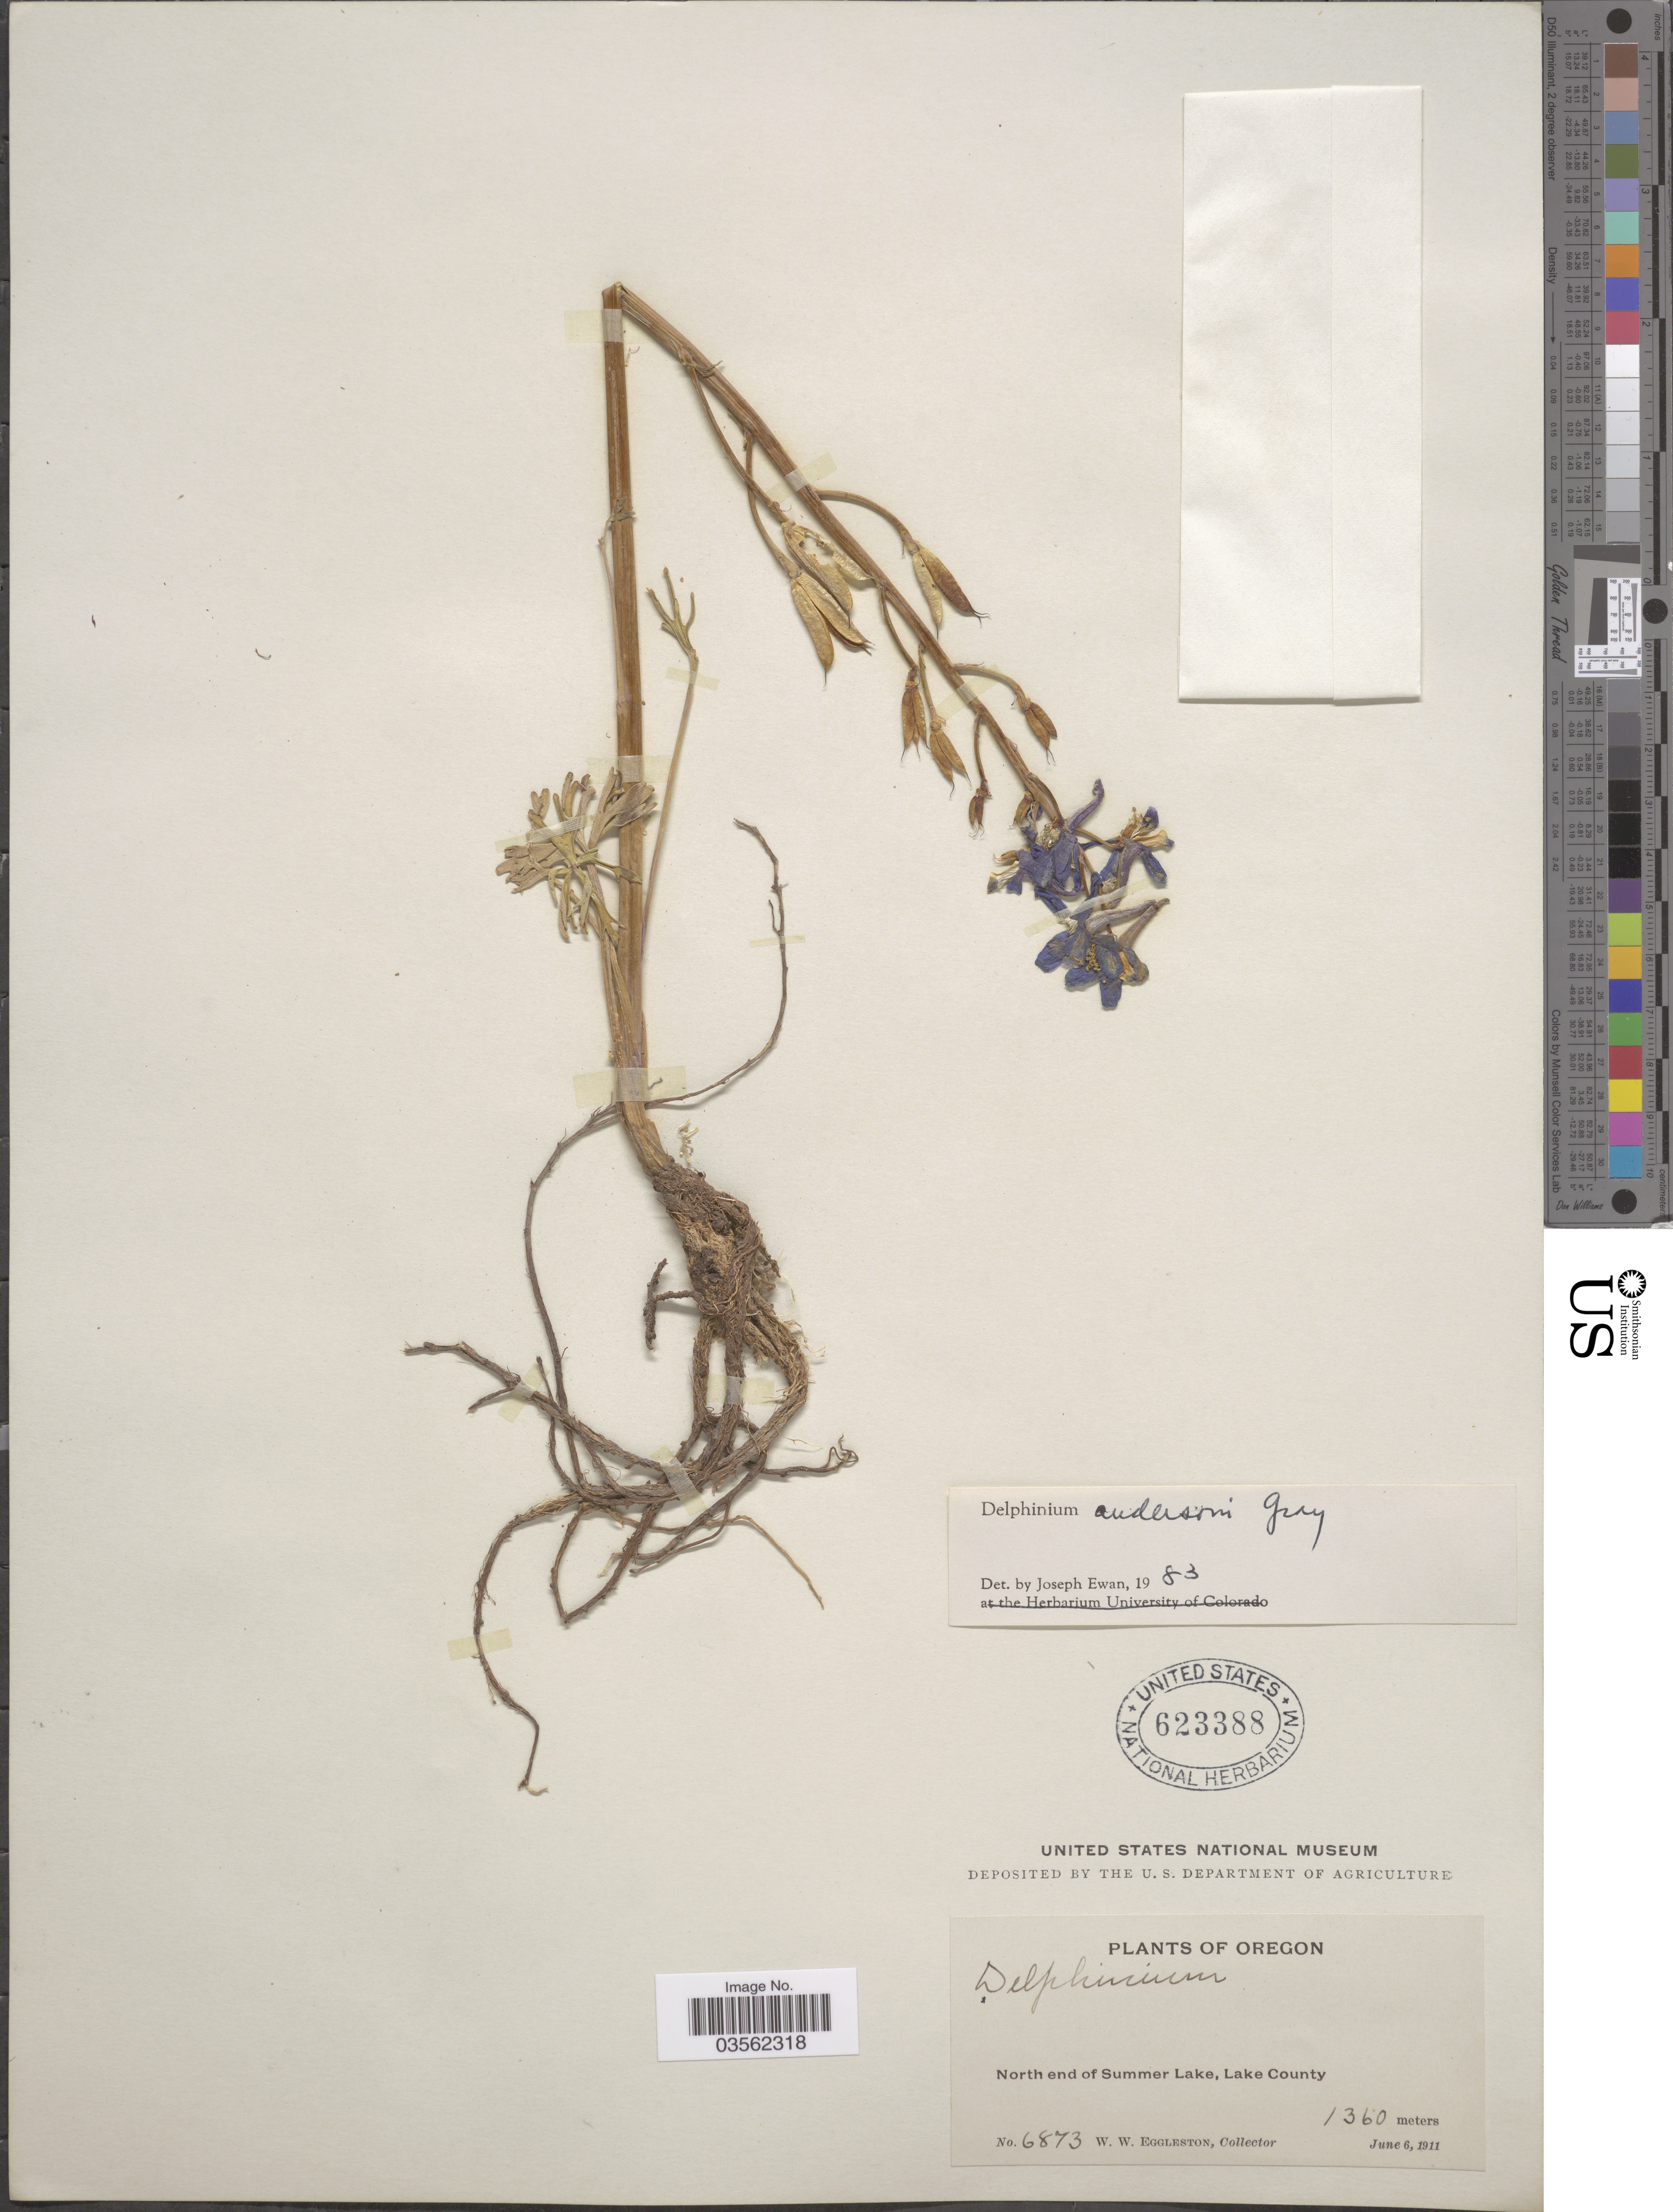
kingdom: Plantae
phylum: Tracheophyta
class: Magnoliopsida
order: Ranunculales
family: Ranunculaceae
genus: Delphinium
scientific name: Delphinium andersonii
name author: A. Gray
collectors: W. W. Eggleston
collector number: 6873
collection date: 1911-06-06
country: United States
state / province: Oregon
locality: North end of Summer Lake, Lake County.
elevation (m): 1360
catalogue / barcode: US 623388